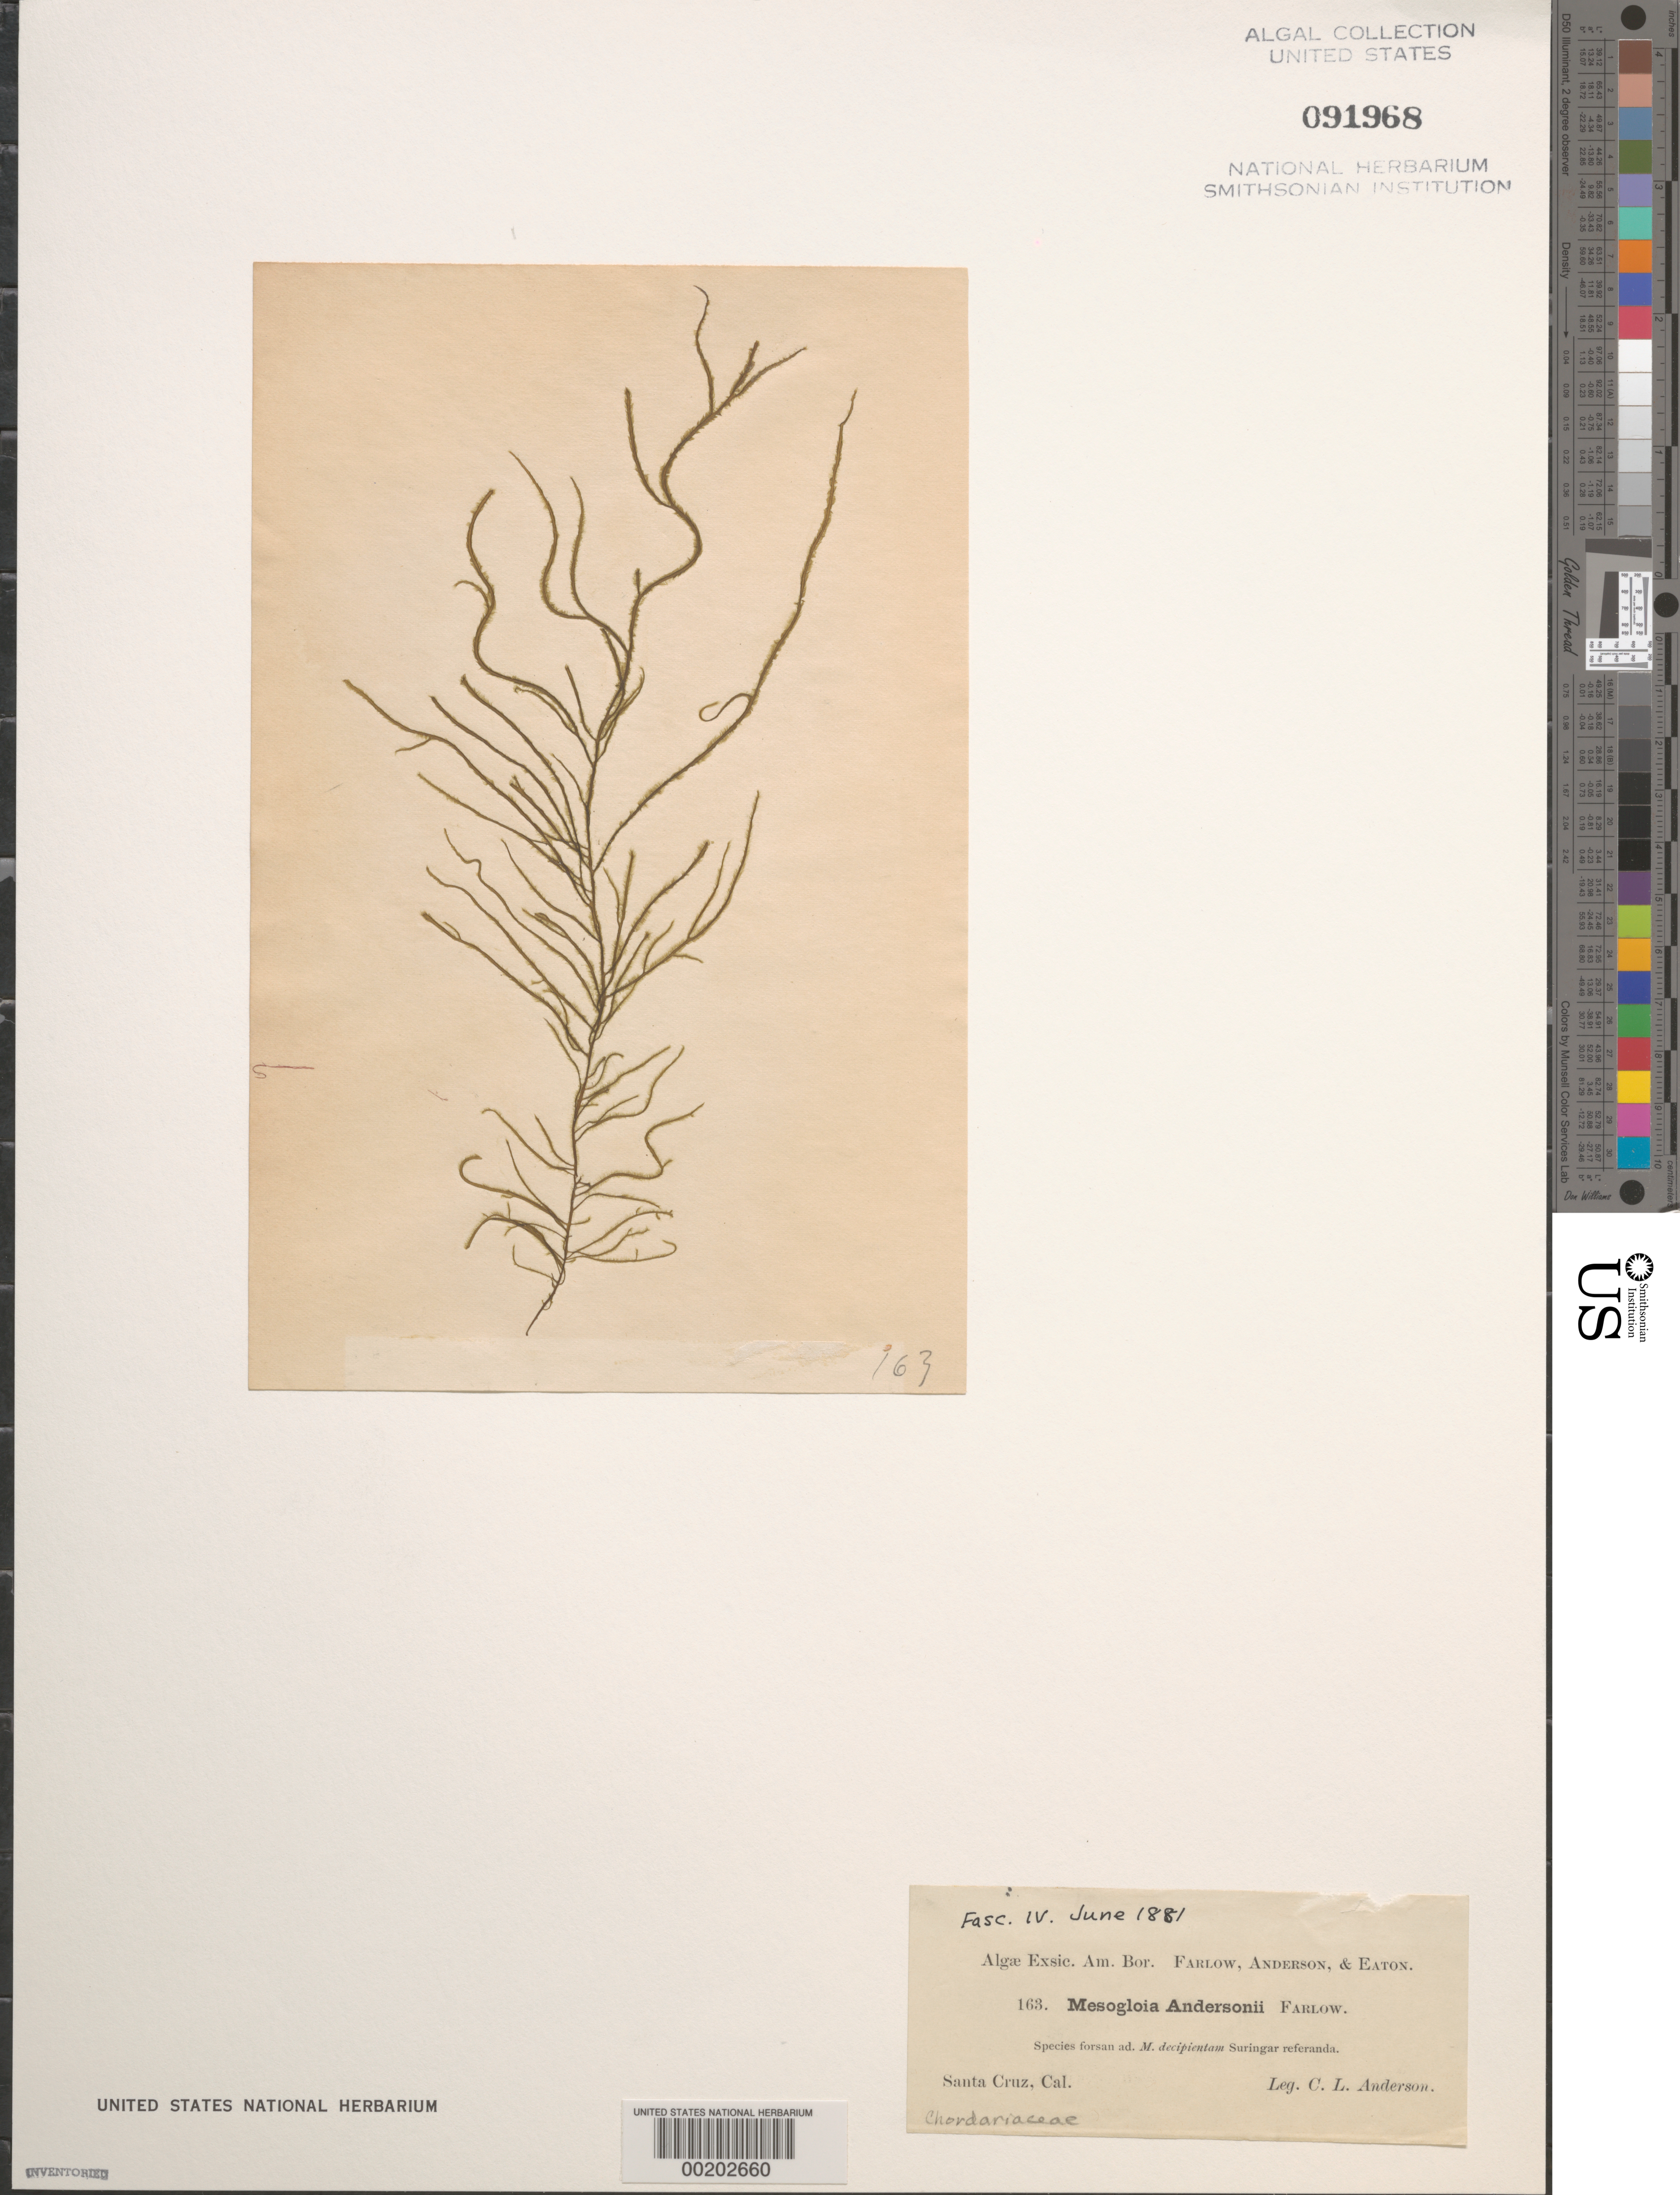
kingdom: Chromista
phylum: Ochrophyta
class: Phaeophyceae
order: Ectocarpales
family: Chordariaceae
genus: Haplogloia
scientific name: Haplogloia andersonii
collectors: C. L. Anderson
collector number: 163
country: United States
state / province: California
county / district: Santa Cruz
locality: Santa Cruz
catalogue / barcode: US 91968